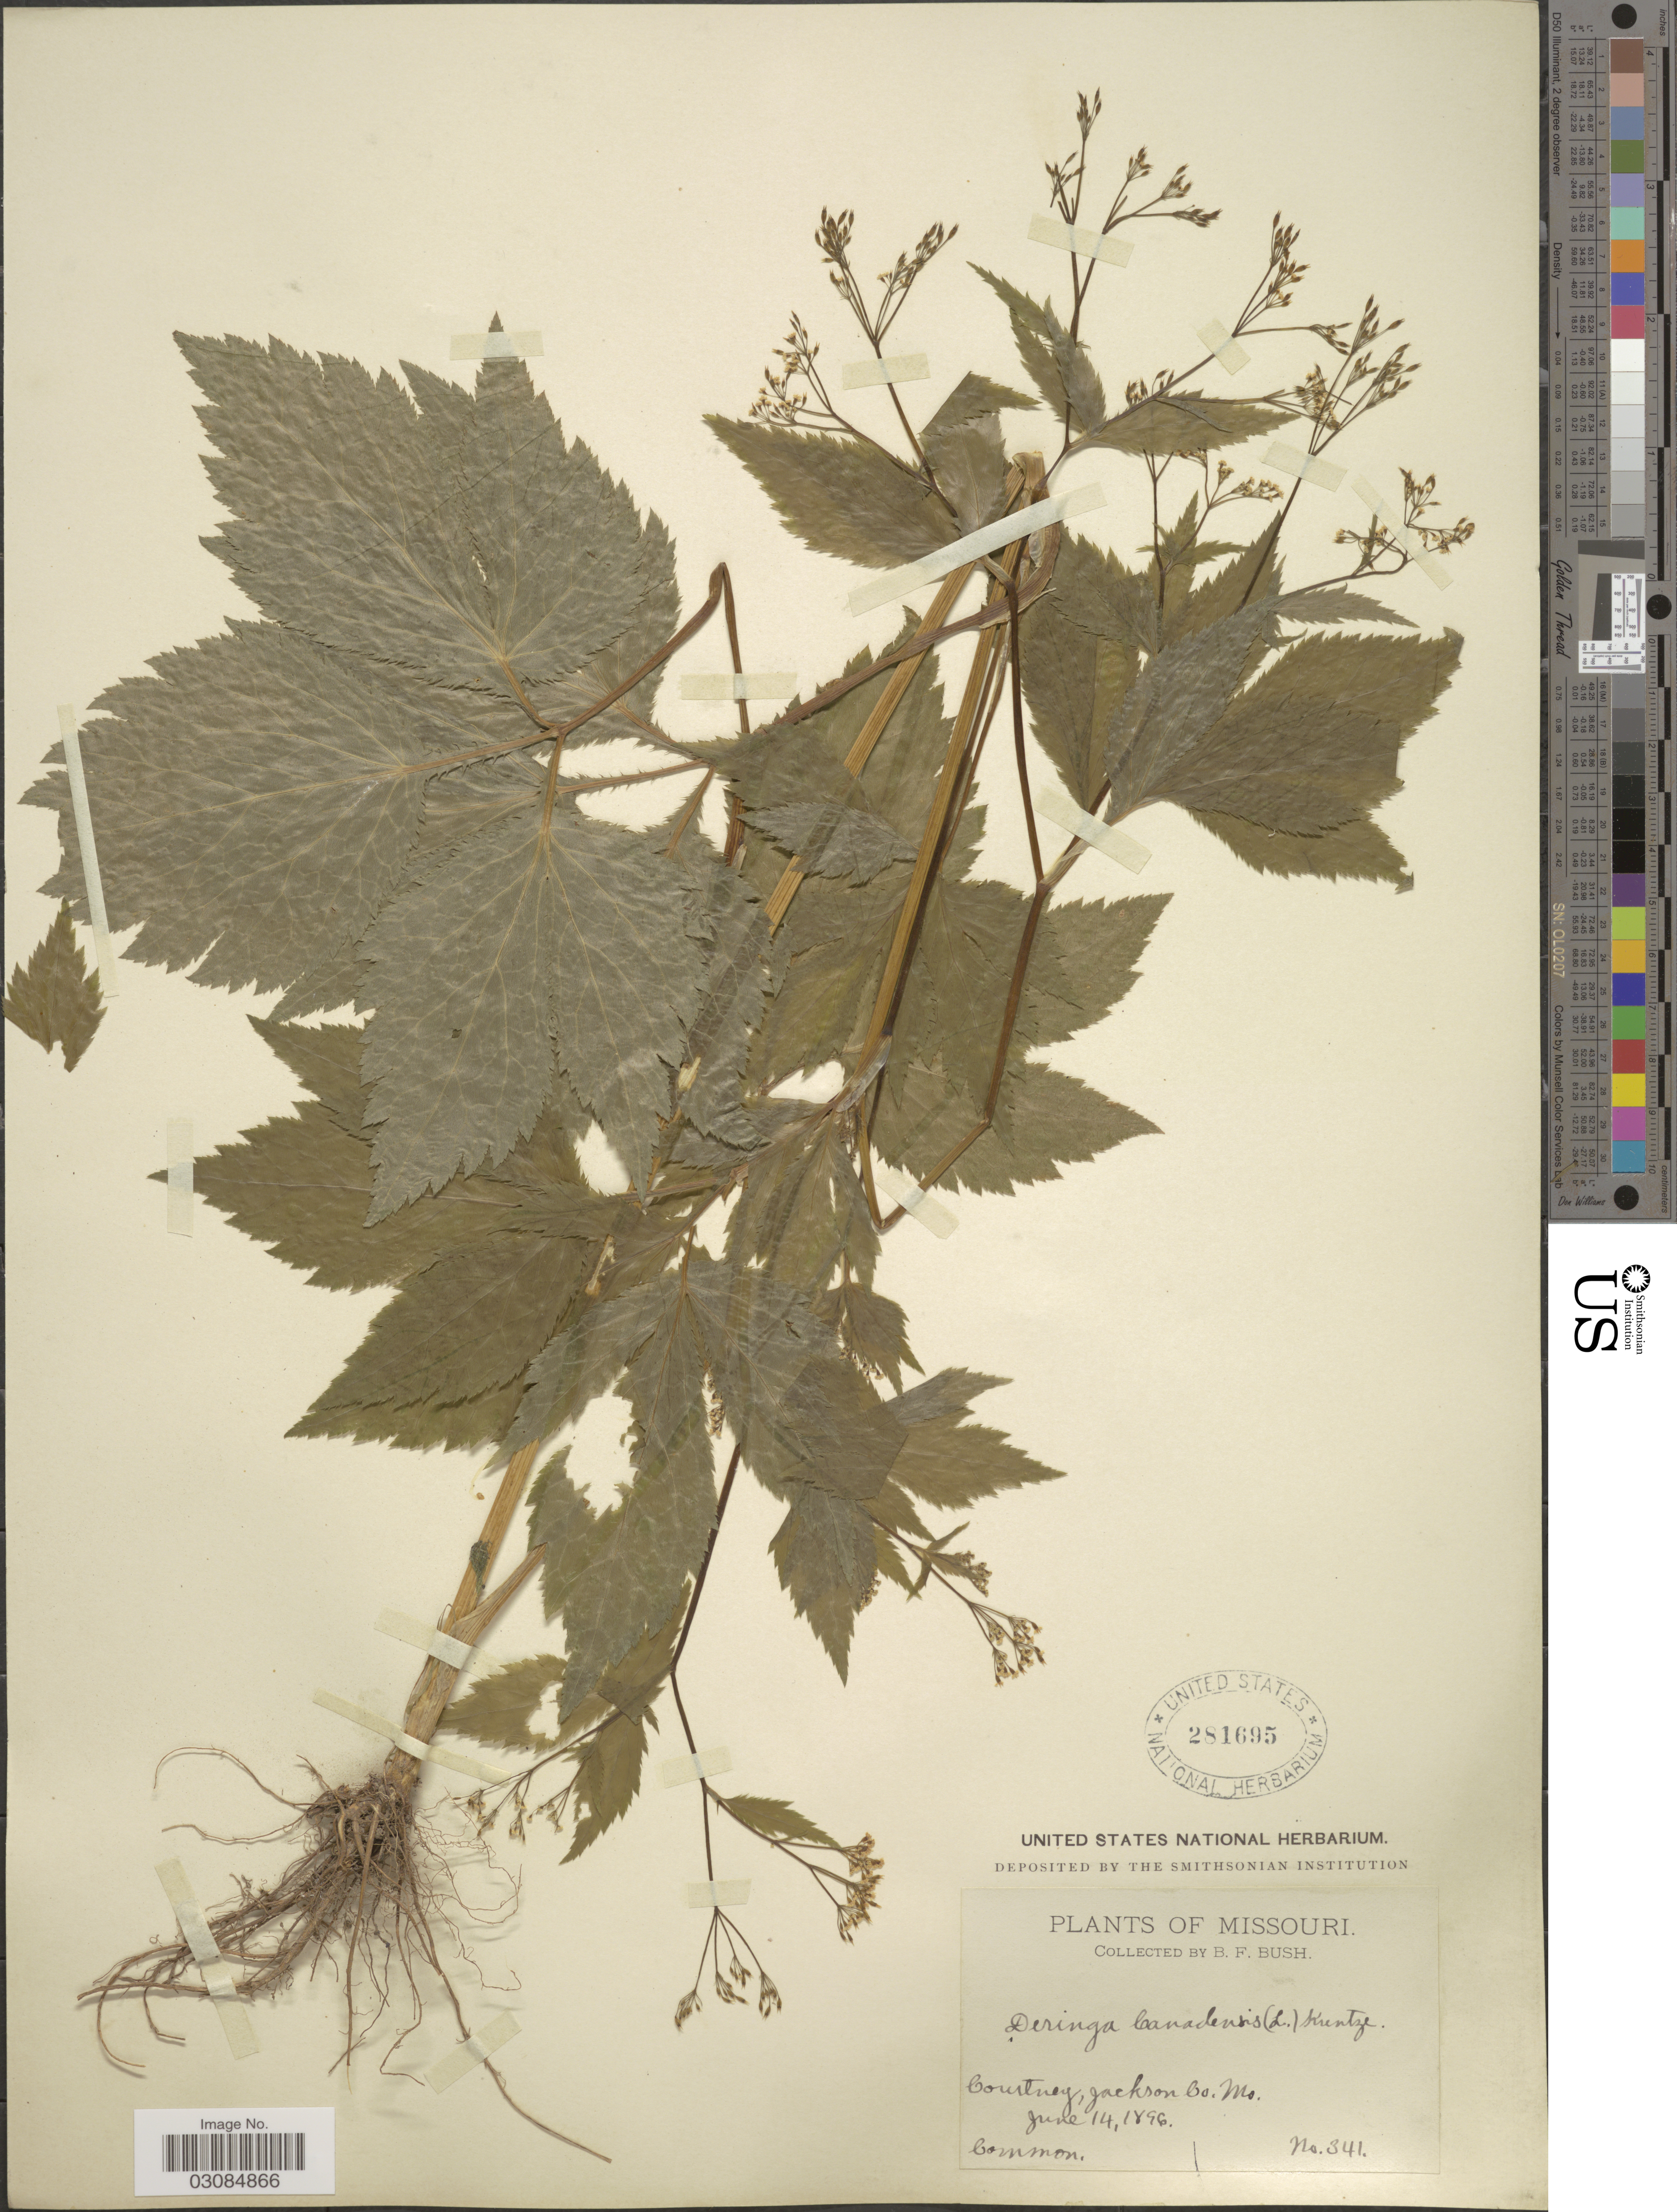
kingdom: Plantae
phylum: Tracheophyta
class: Magnoliopsida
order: Apiales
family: Apiaceae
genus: Cryptotaenia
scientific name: Cryptotaenia canadensis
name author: (L.) DC.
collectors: B. F. Bush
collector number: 341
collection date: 1896-06-14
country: United States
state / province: Missouri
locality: Courtney, Jackson Co.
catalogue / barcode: US 281695